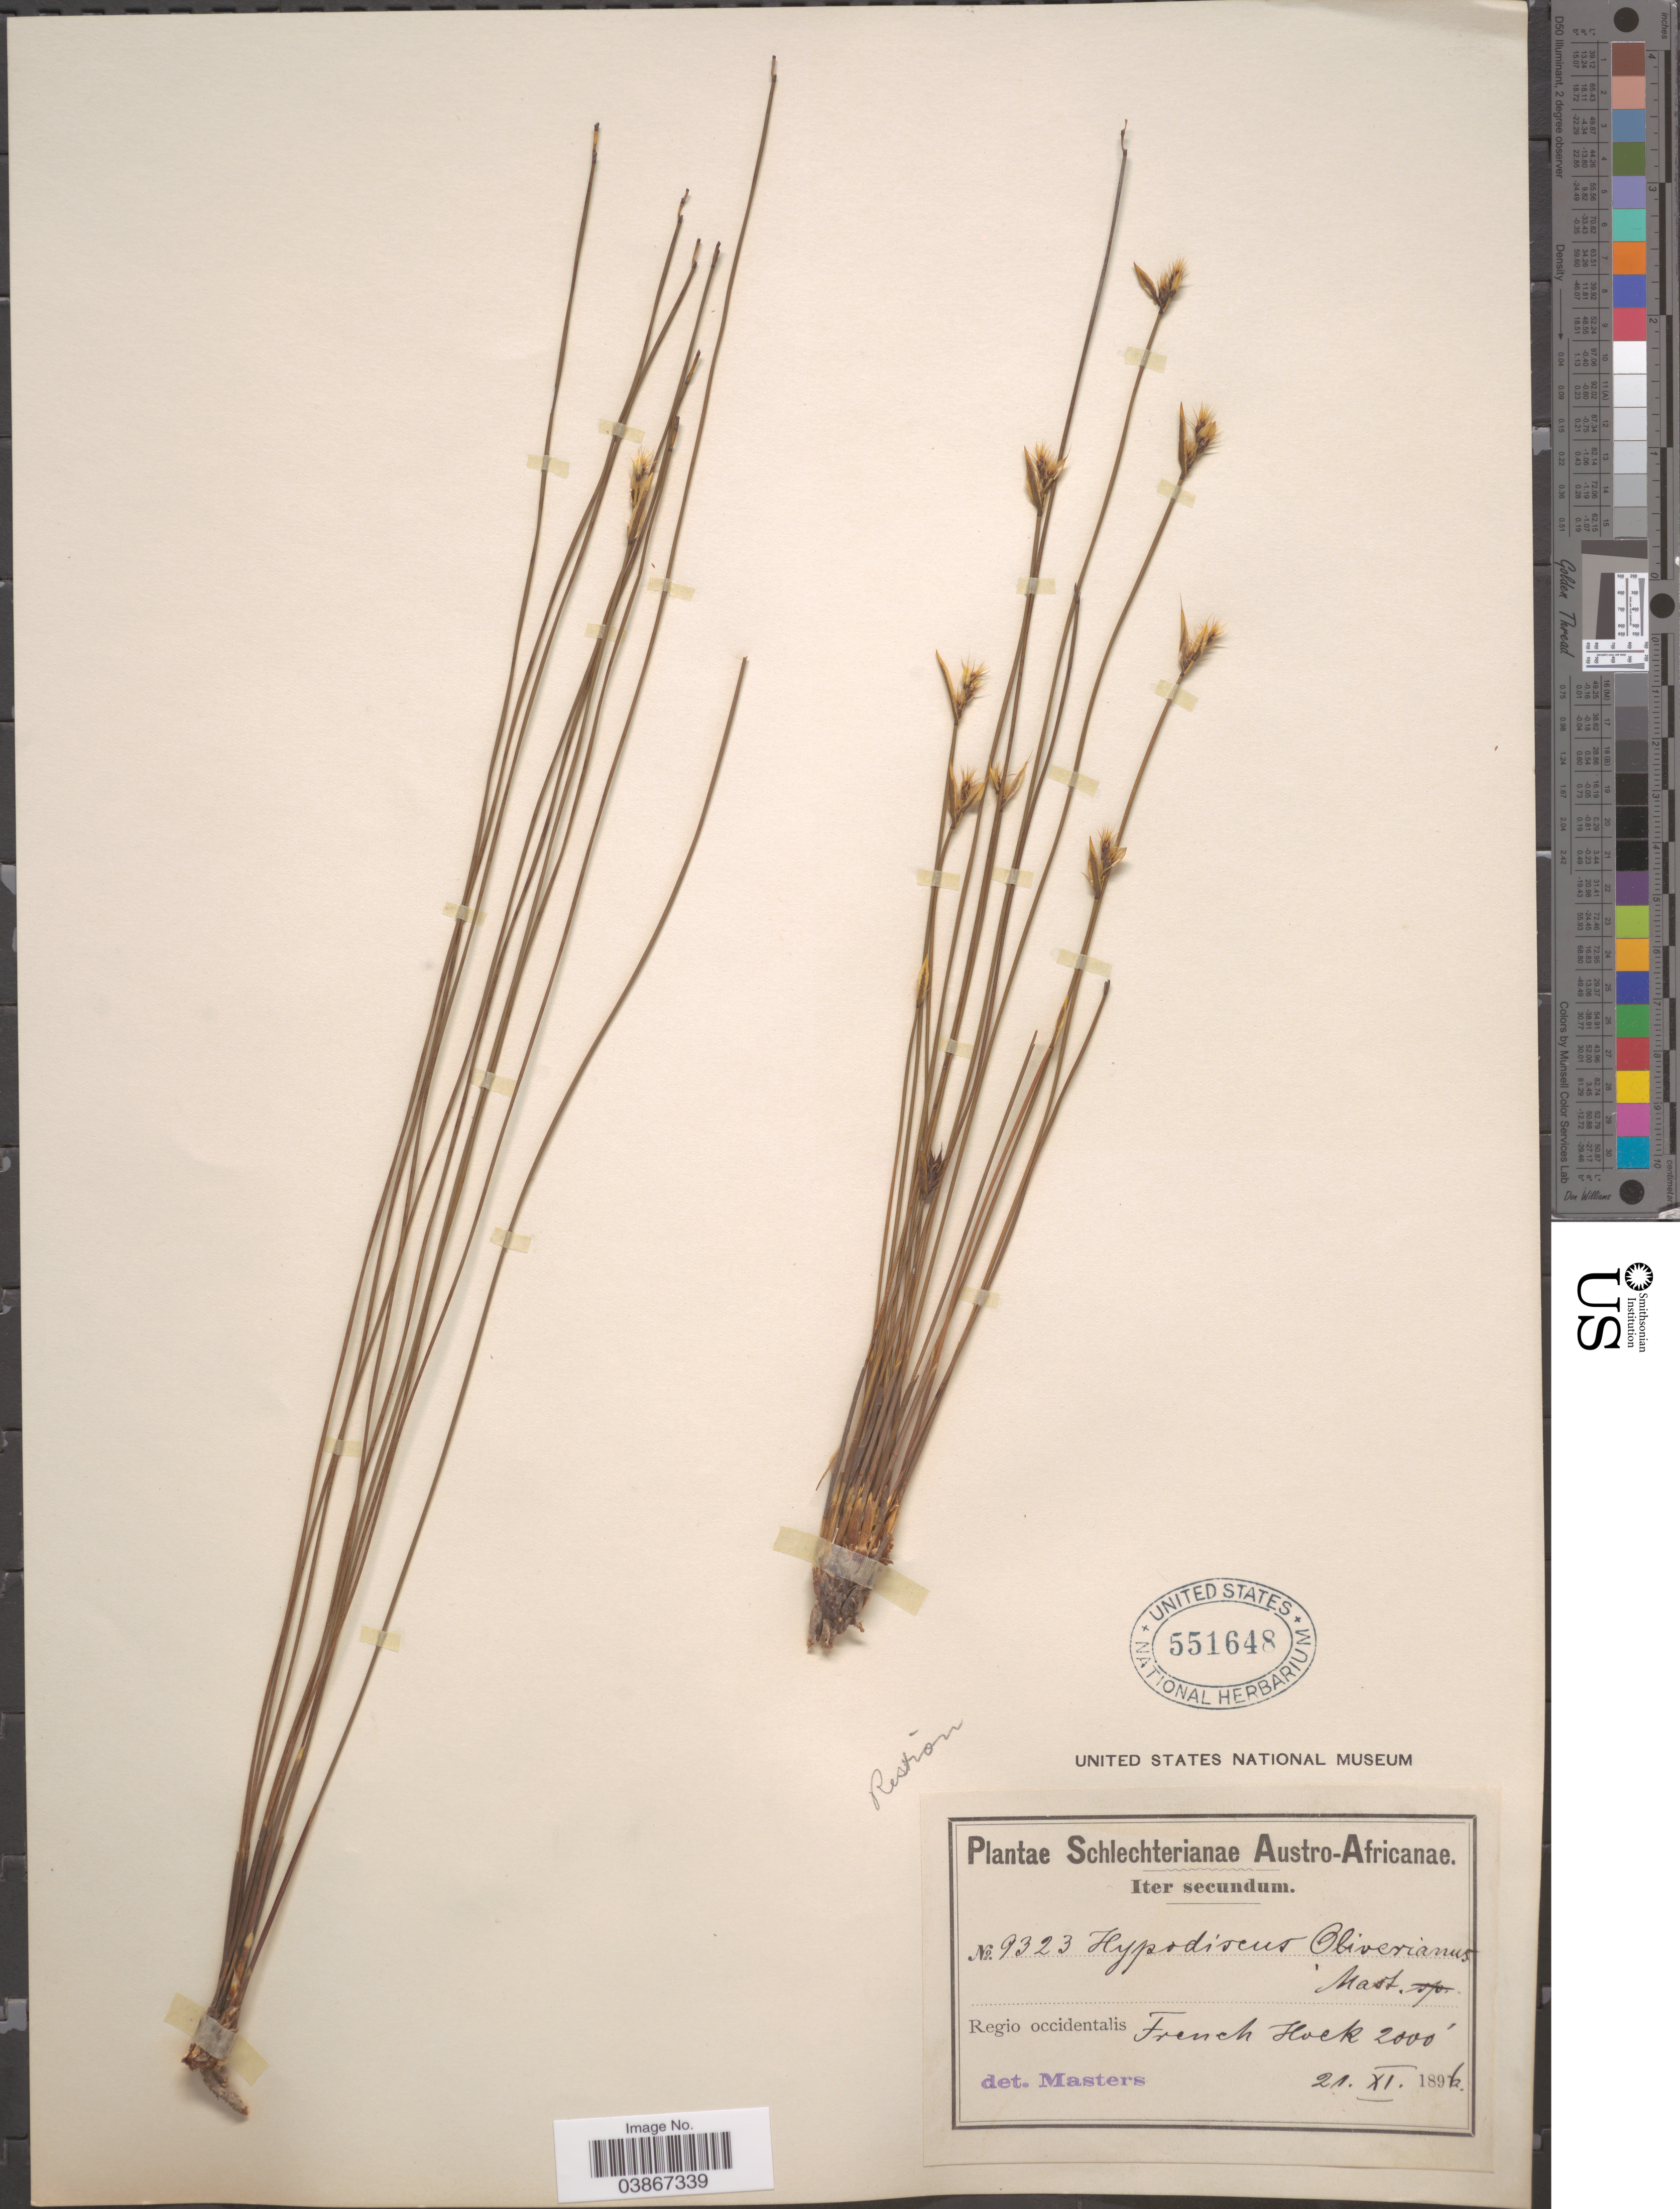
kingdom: Plantae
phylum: Tracheophyta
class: Liliopsida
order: Poales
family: Restionaceae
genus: Hypodiscus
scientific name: Hypodiscus oliverianus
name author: Mast.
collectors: Schlechter, --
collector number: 9323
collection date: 1896-11-21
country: South Africa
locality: Austro-Africanae. Regio occidentalis: French Hoek.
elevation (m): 610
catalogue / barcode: US 551648